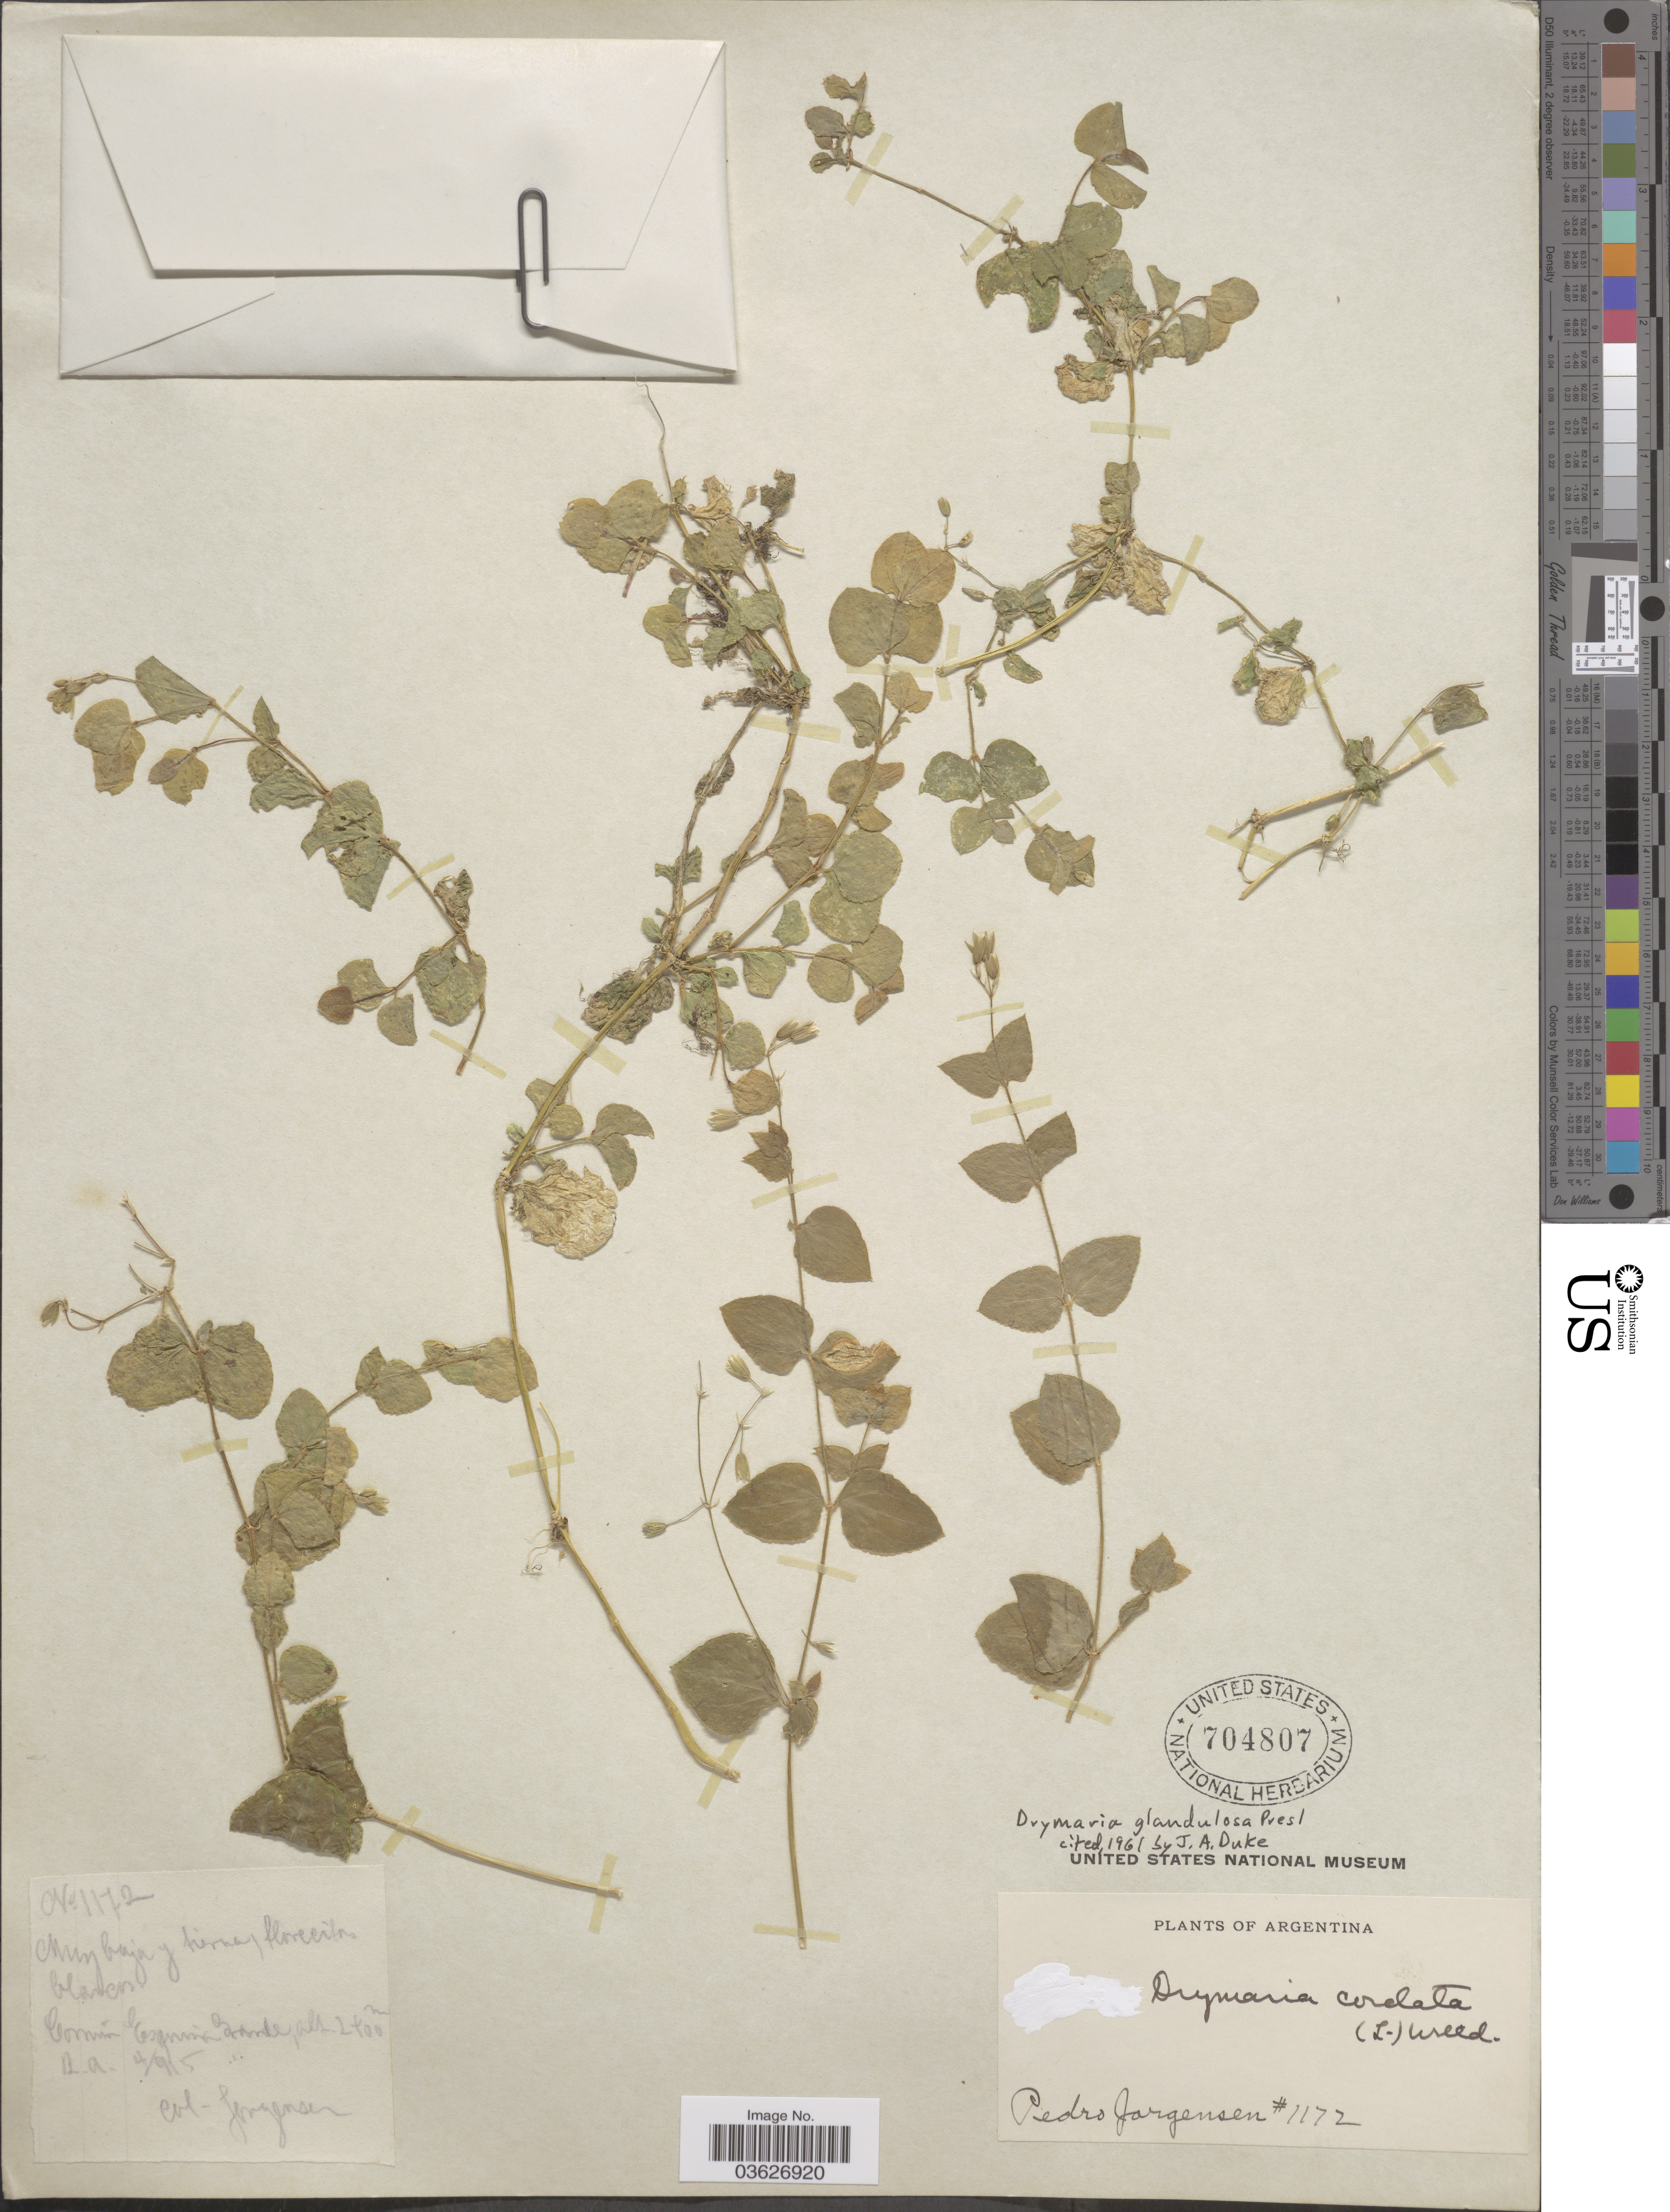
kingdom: Plantae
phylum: Tracheophyta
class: Magnoliopsida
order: Caryophyllales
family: Caryophyllaceae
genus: Drymaria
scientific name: Drymaria glandulosa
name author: Bartl.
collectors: P. Jörgensen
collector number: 1172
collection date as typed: Transcribed d/m/y: 4/9/15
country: Argentina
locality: Común Esquina Grande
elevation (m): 2400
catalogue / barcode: US 704807